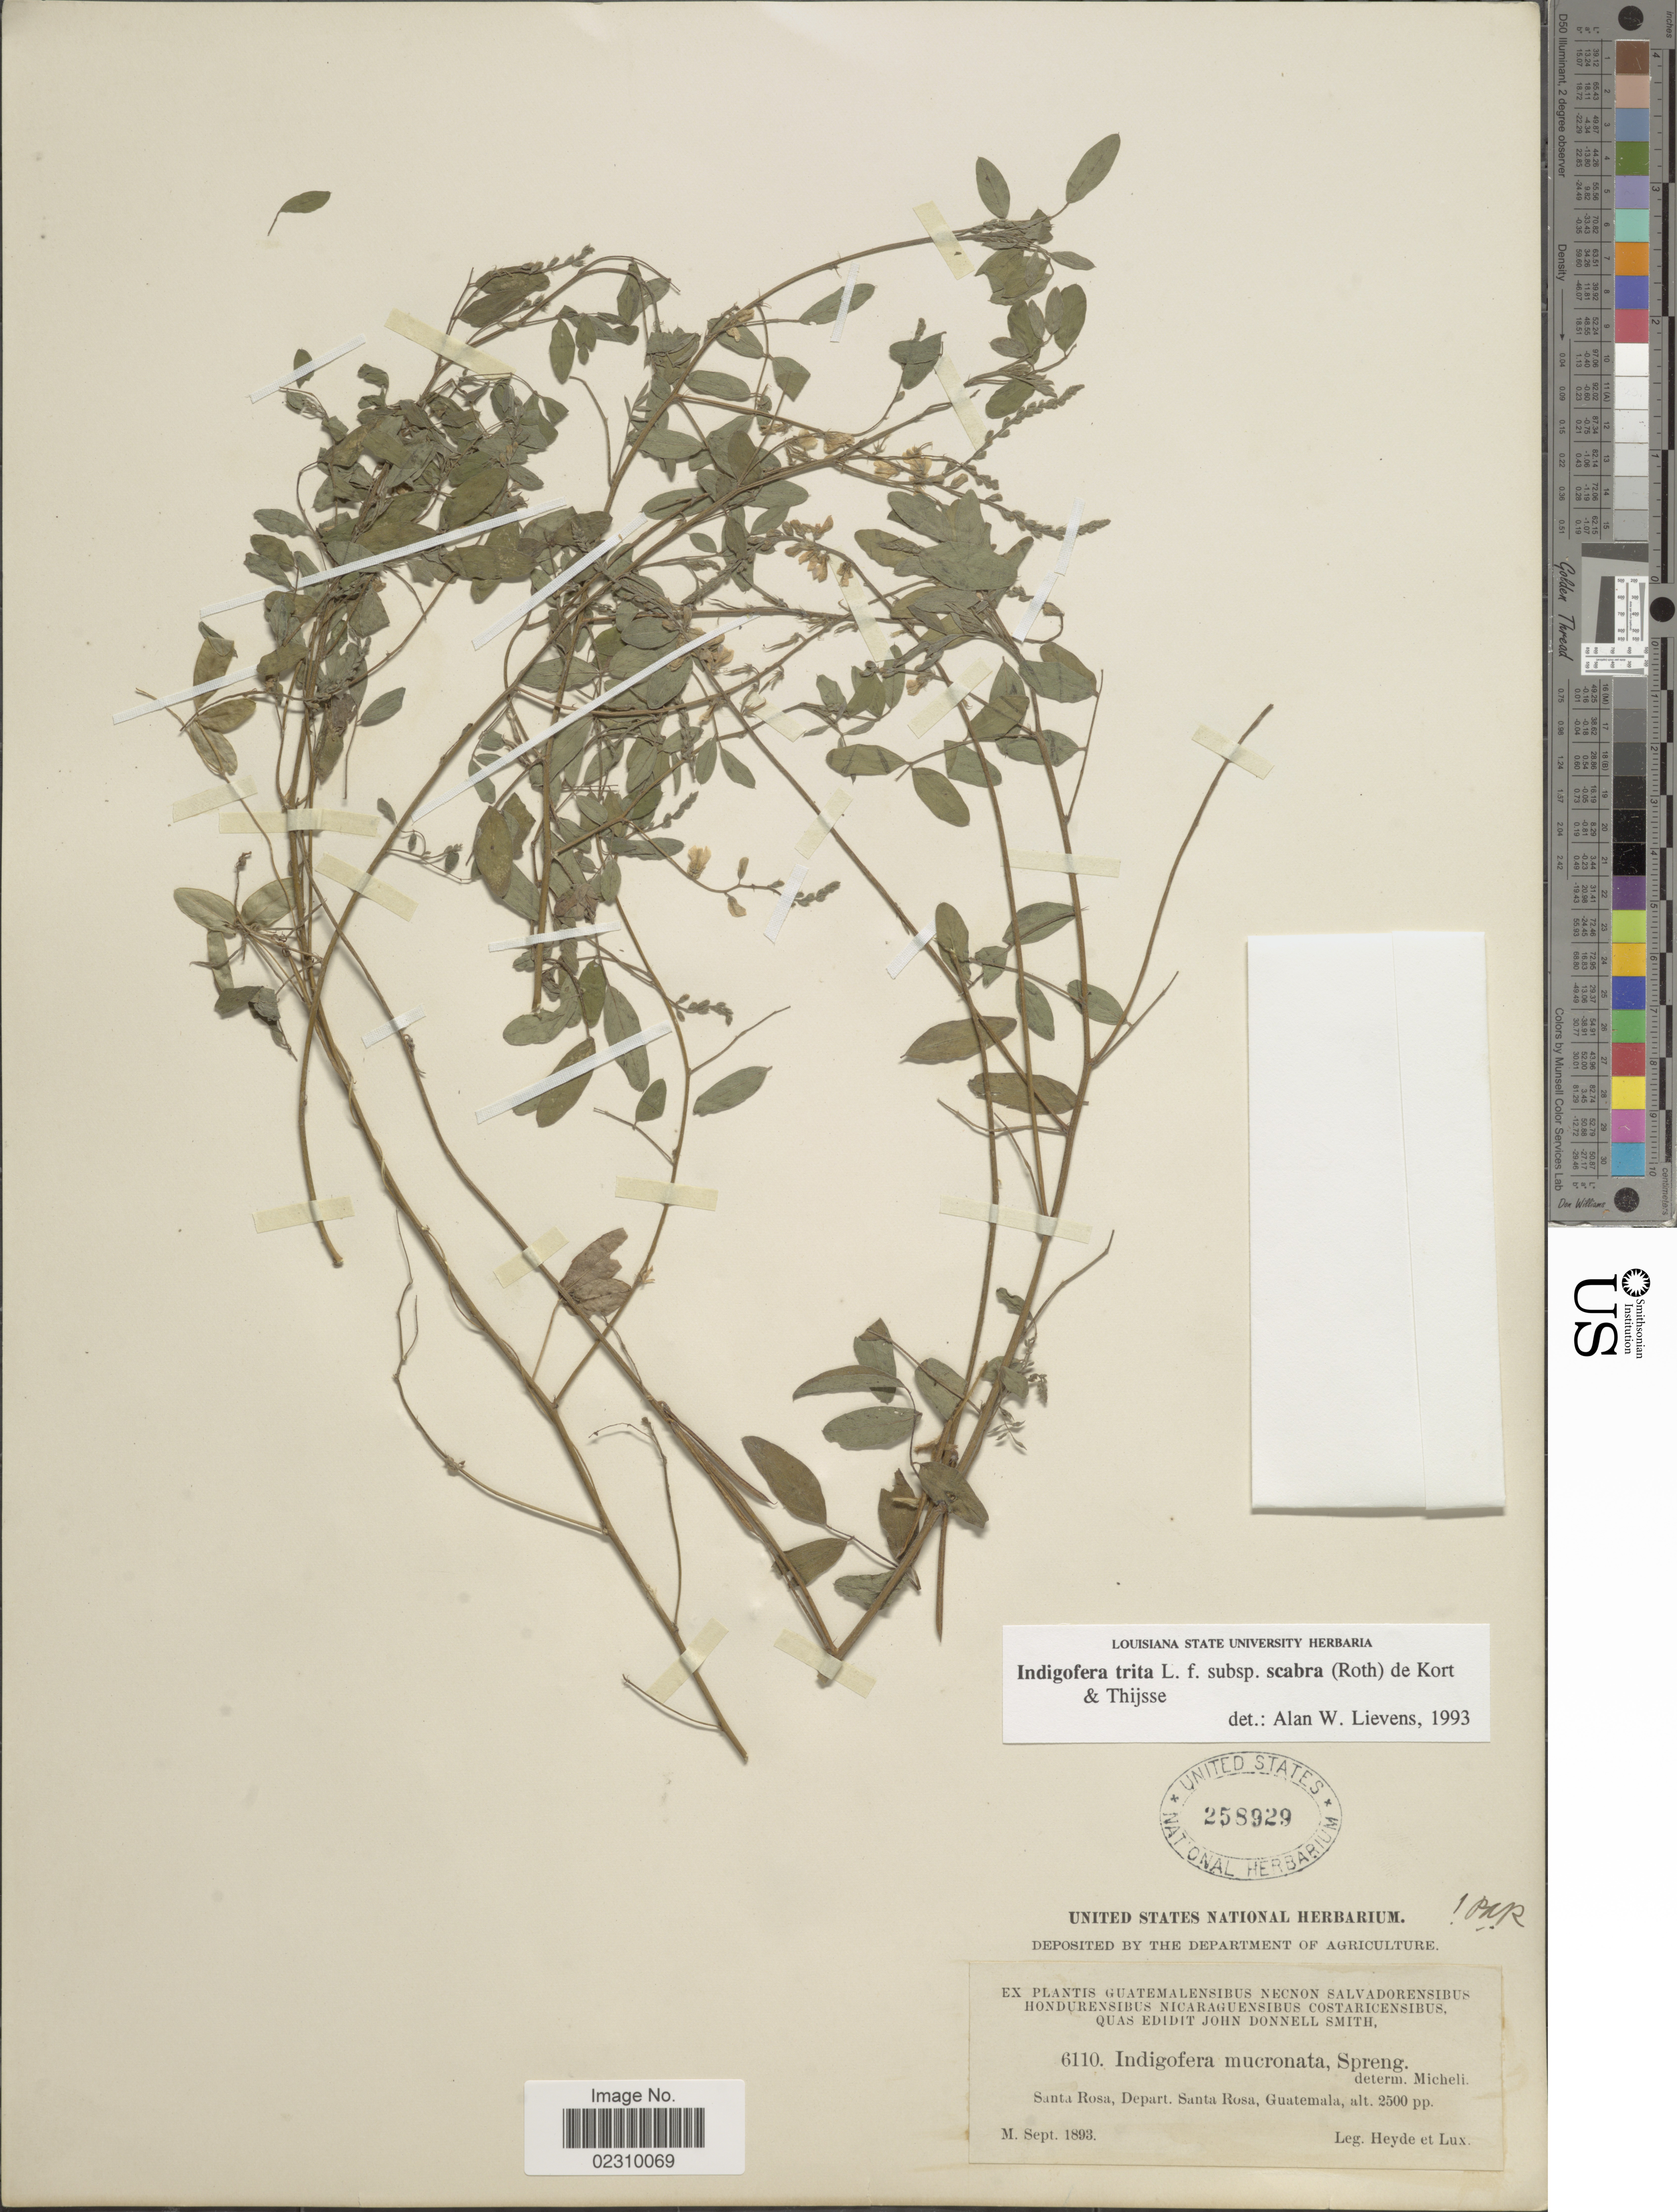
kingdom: Plantae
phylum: Tracheophyta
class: Magnoliopsida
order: Fabales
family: Fabaceae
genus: Indigofera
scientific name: Indigofera trita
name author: L. f.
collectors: Heyde & Lux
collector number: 6110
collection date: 1893-09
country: Guatemala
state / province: Santa Rosa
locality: Santa Rosa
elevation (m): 762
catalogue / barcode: US 258929